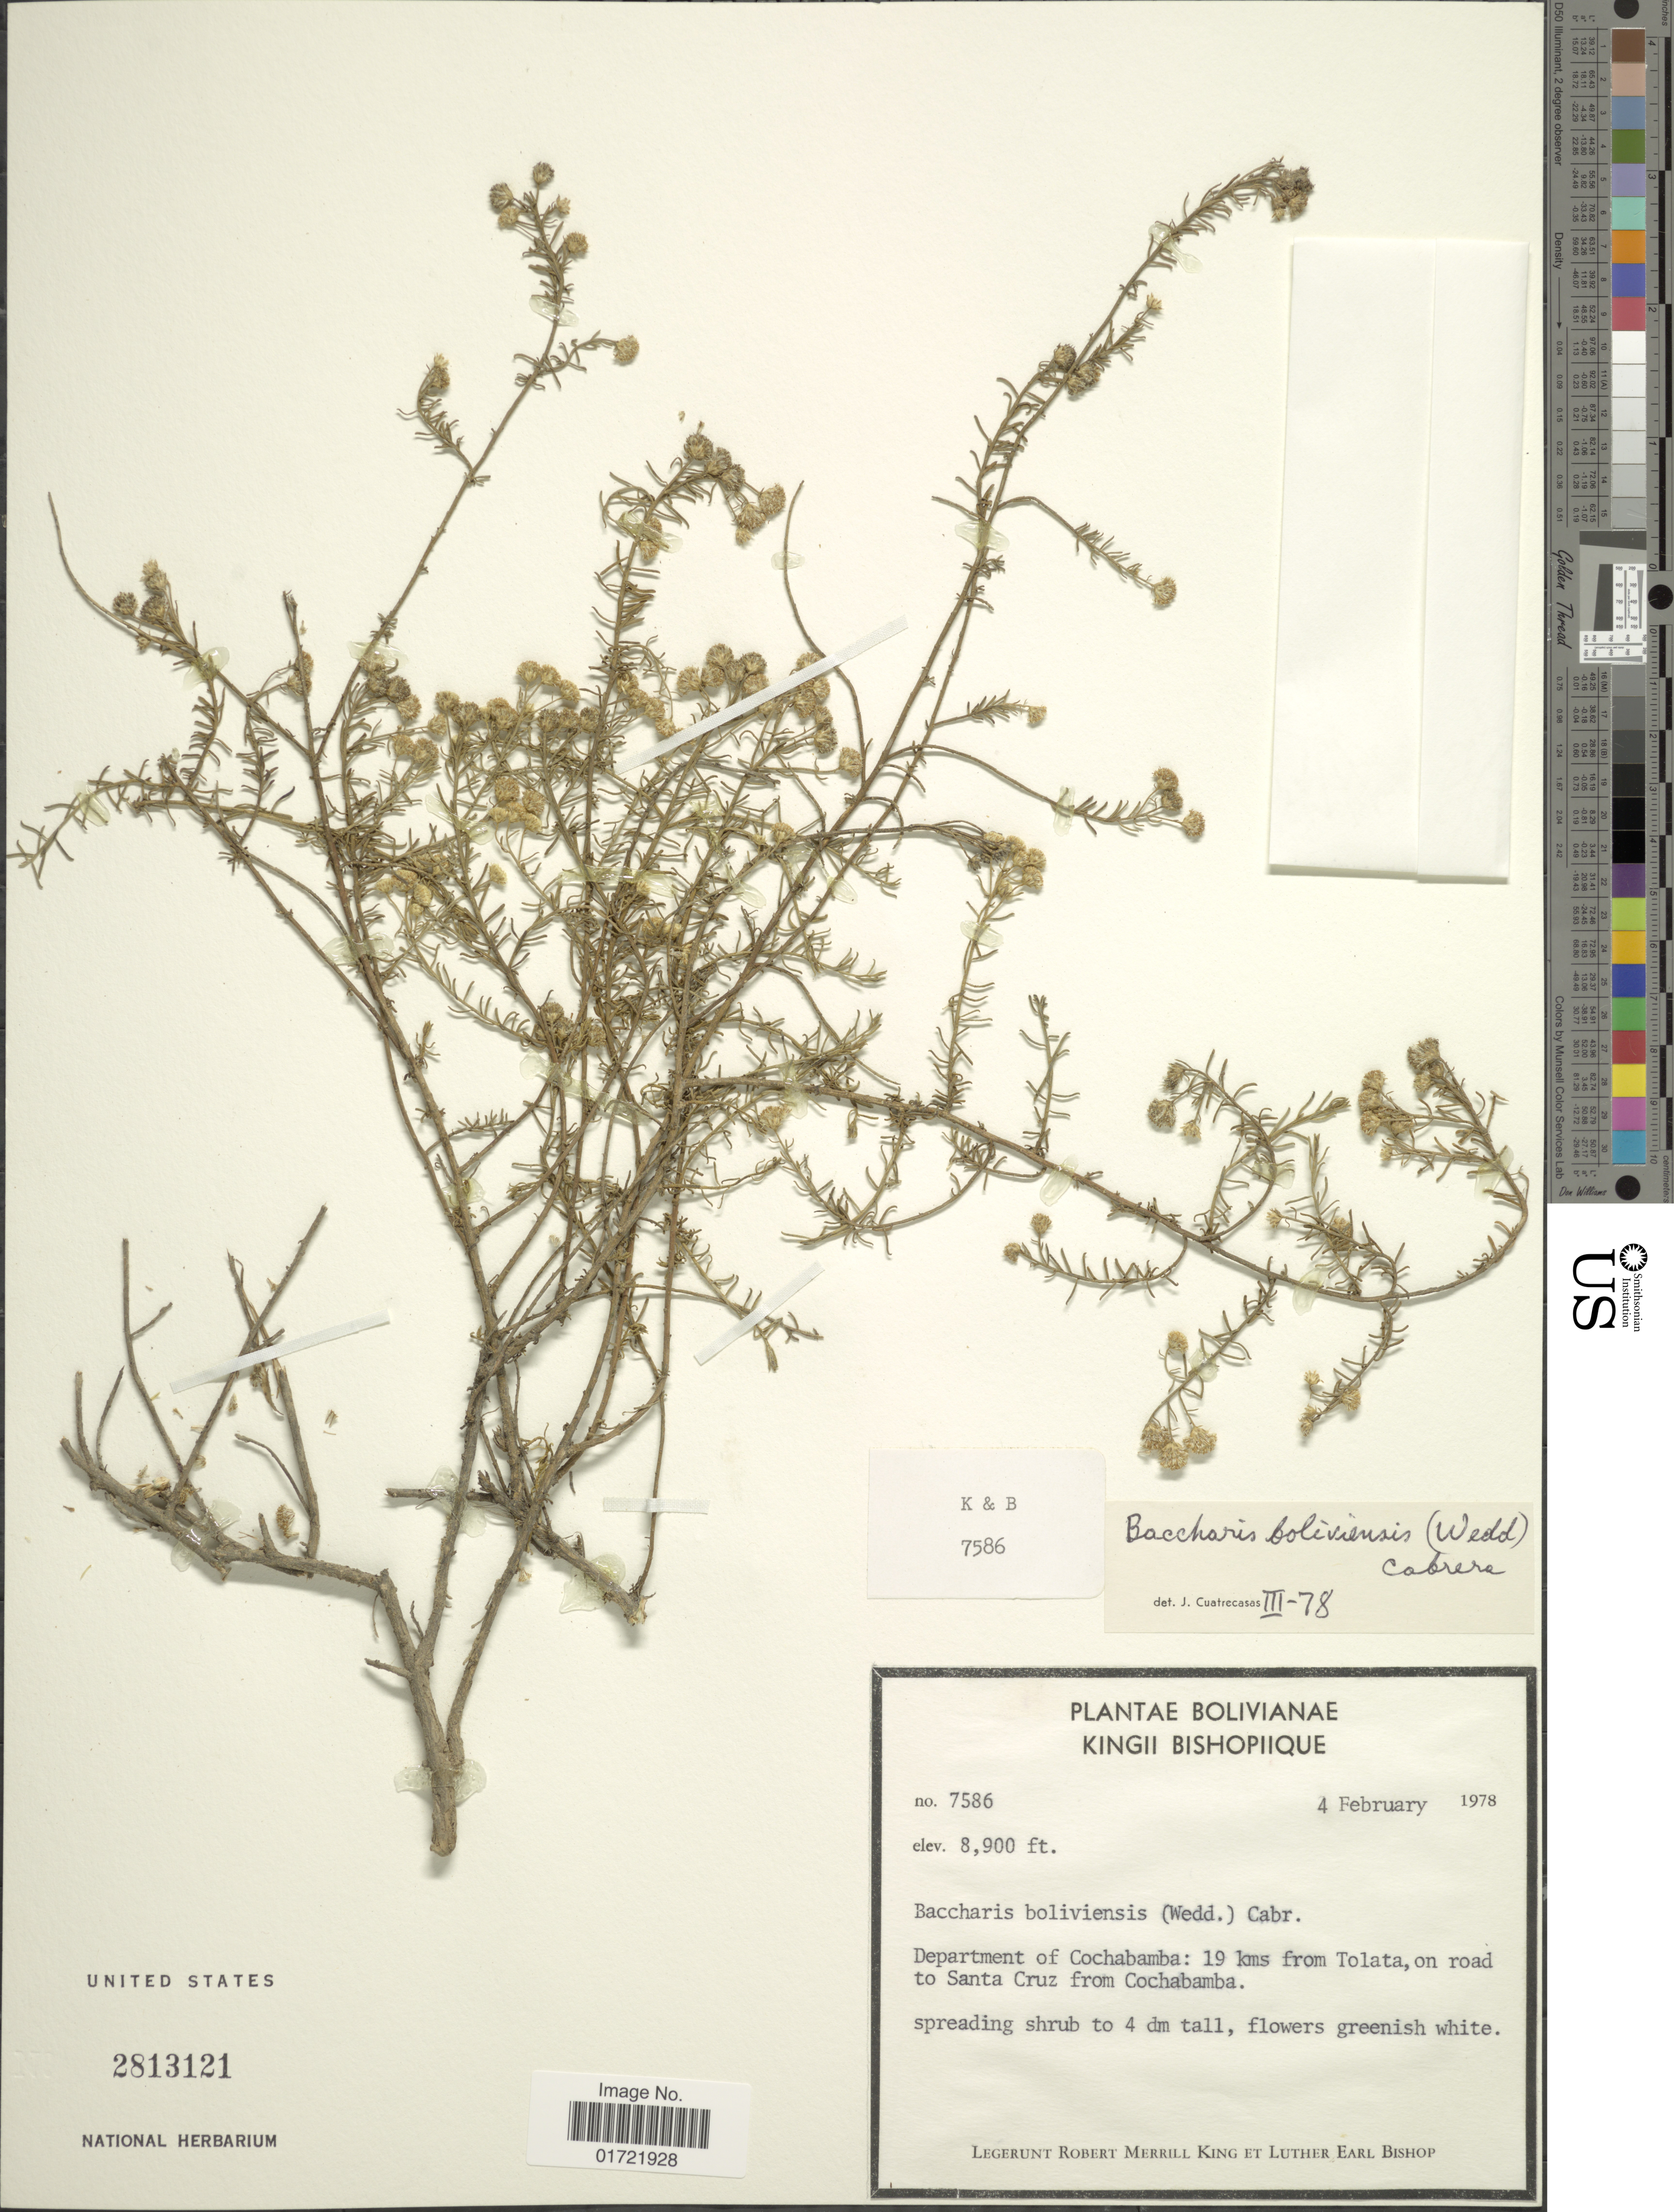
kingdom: Plantae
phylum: Tracheophyta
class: Magnoliopsida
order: Asterales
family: Asteraceae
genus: Baccharis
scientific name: Baccharis bolivensis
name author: (Wedd.) Cabrera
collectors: R. M. King & L. E. Bishop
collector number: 7586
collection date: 1978-02-04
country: Bolivia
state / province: Cochabamba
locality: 19 kms from Tolata, on road to Santa Cruz from Cochabamba.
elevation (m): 2713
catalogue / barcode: US 2813121